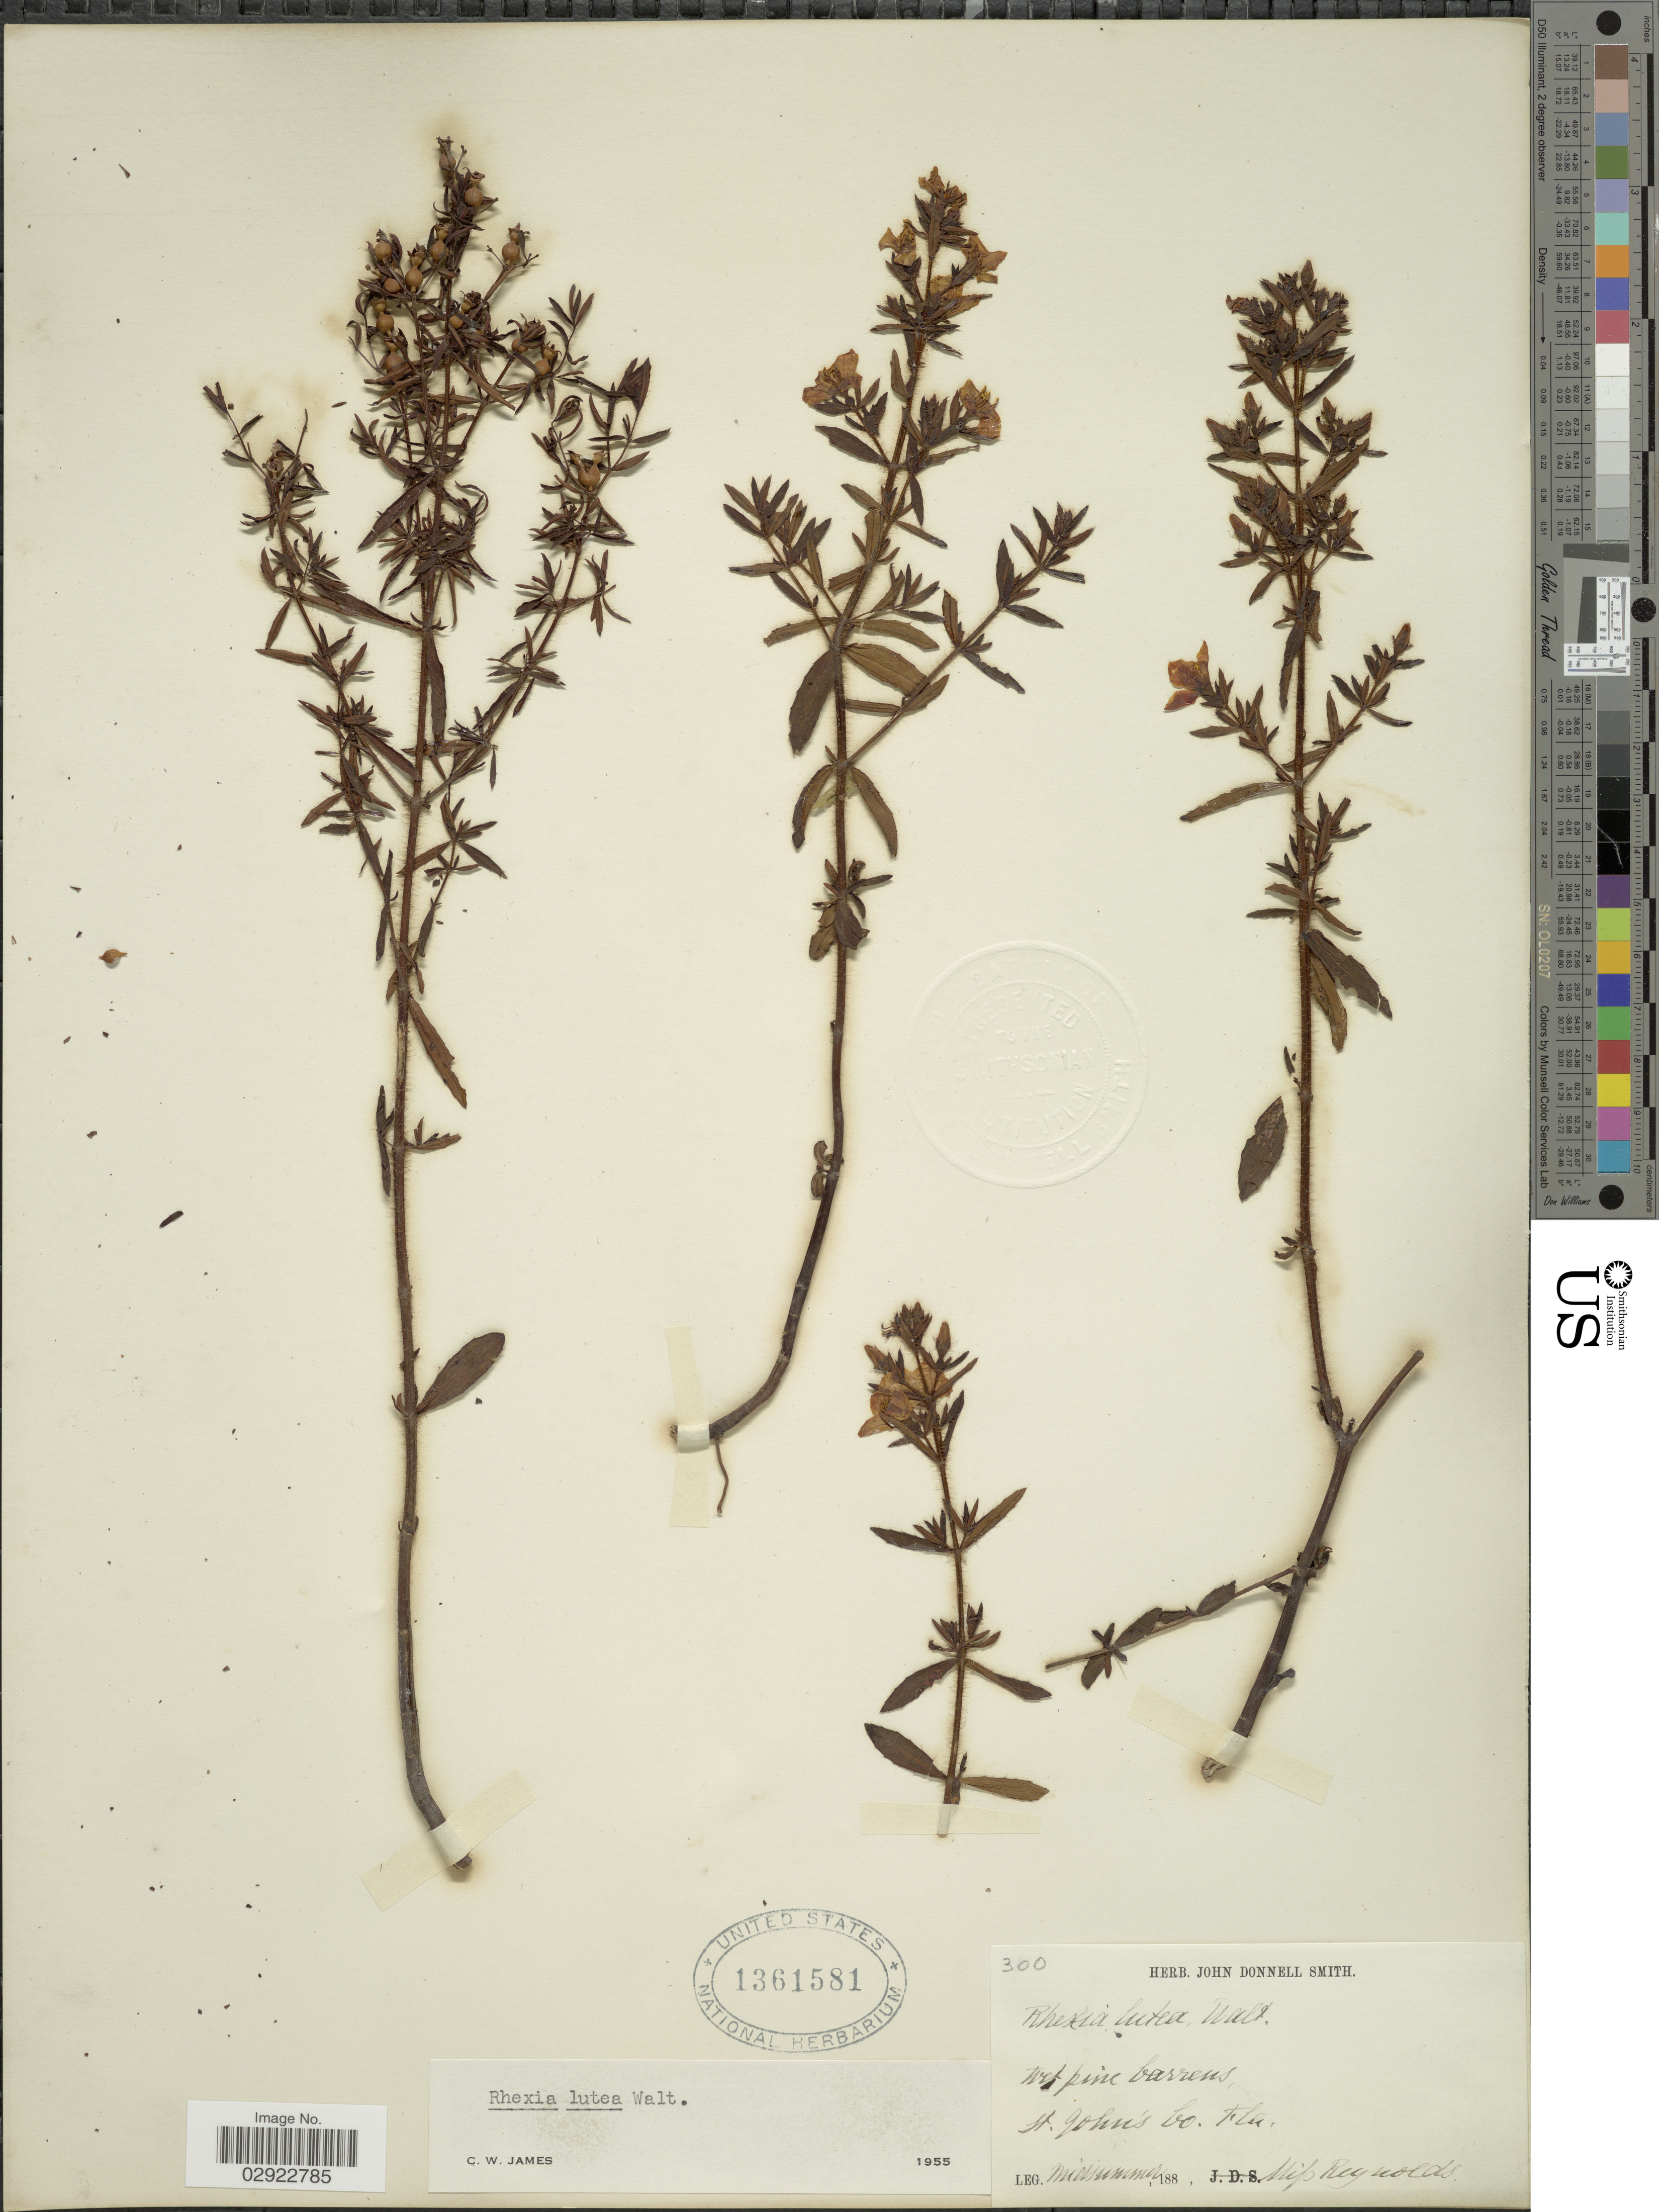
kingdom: Plantae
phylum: Tracheophyta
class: Magnoliopsida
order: Myrtales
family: Melastomataceae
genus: Rhexia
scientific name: Rhexia lutea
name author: Walter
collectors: Miss Reynolds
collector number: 300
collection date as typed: Mid summer 188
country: United States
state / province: Florida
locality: St. John's Co.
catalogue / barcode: US 1361581